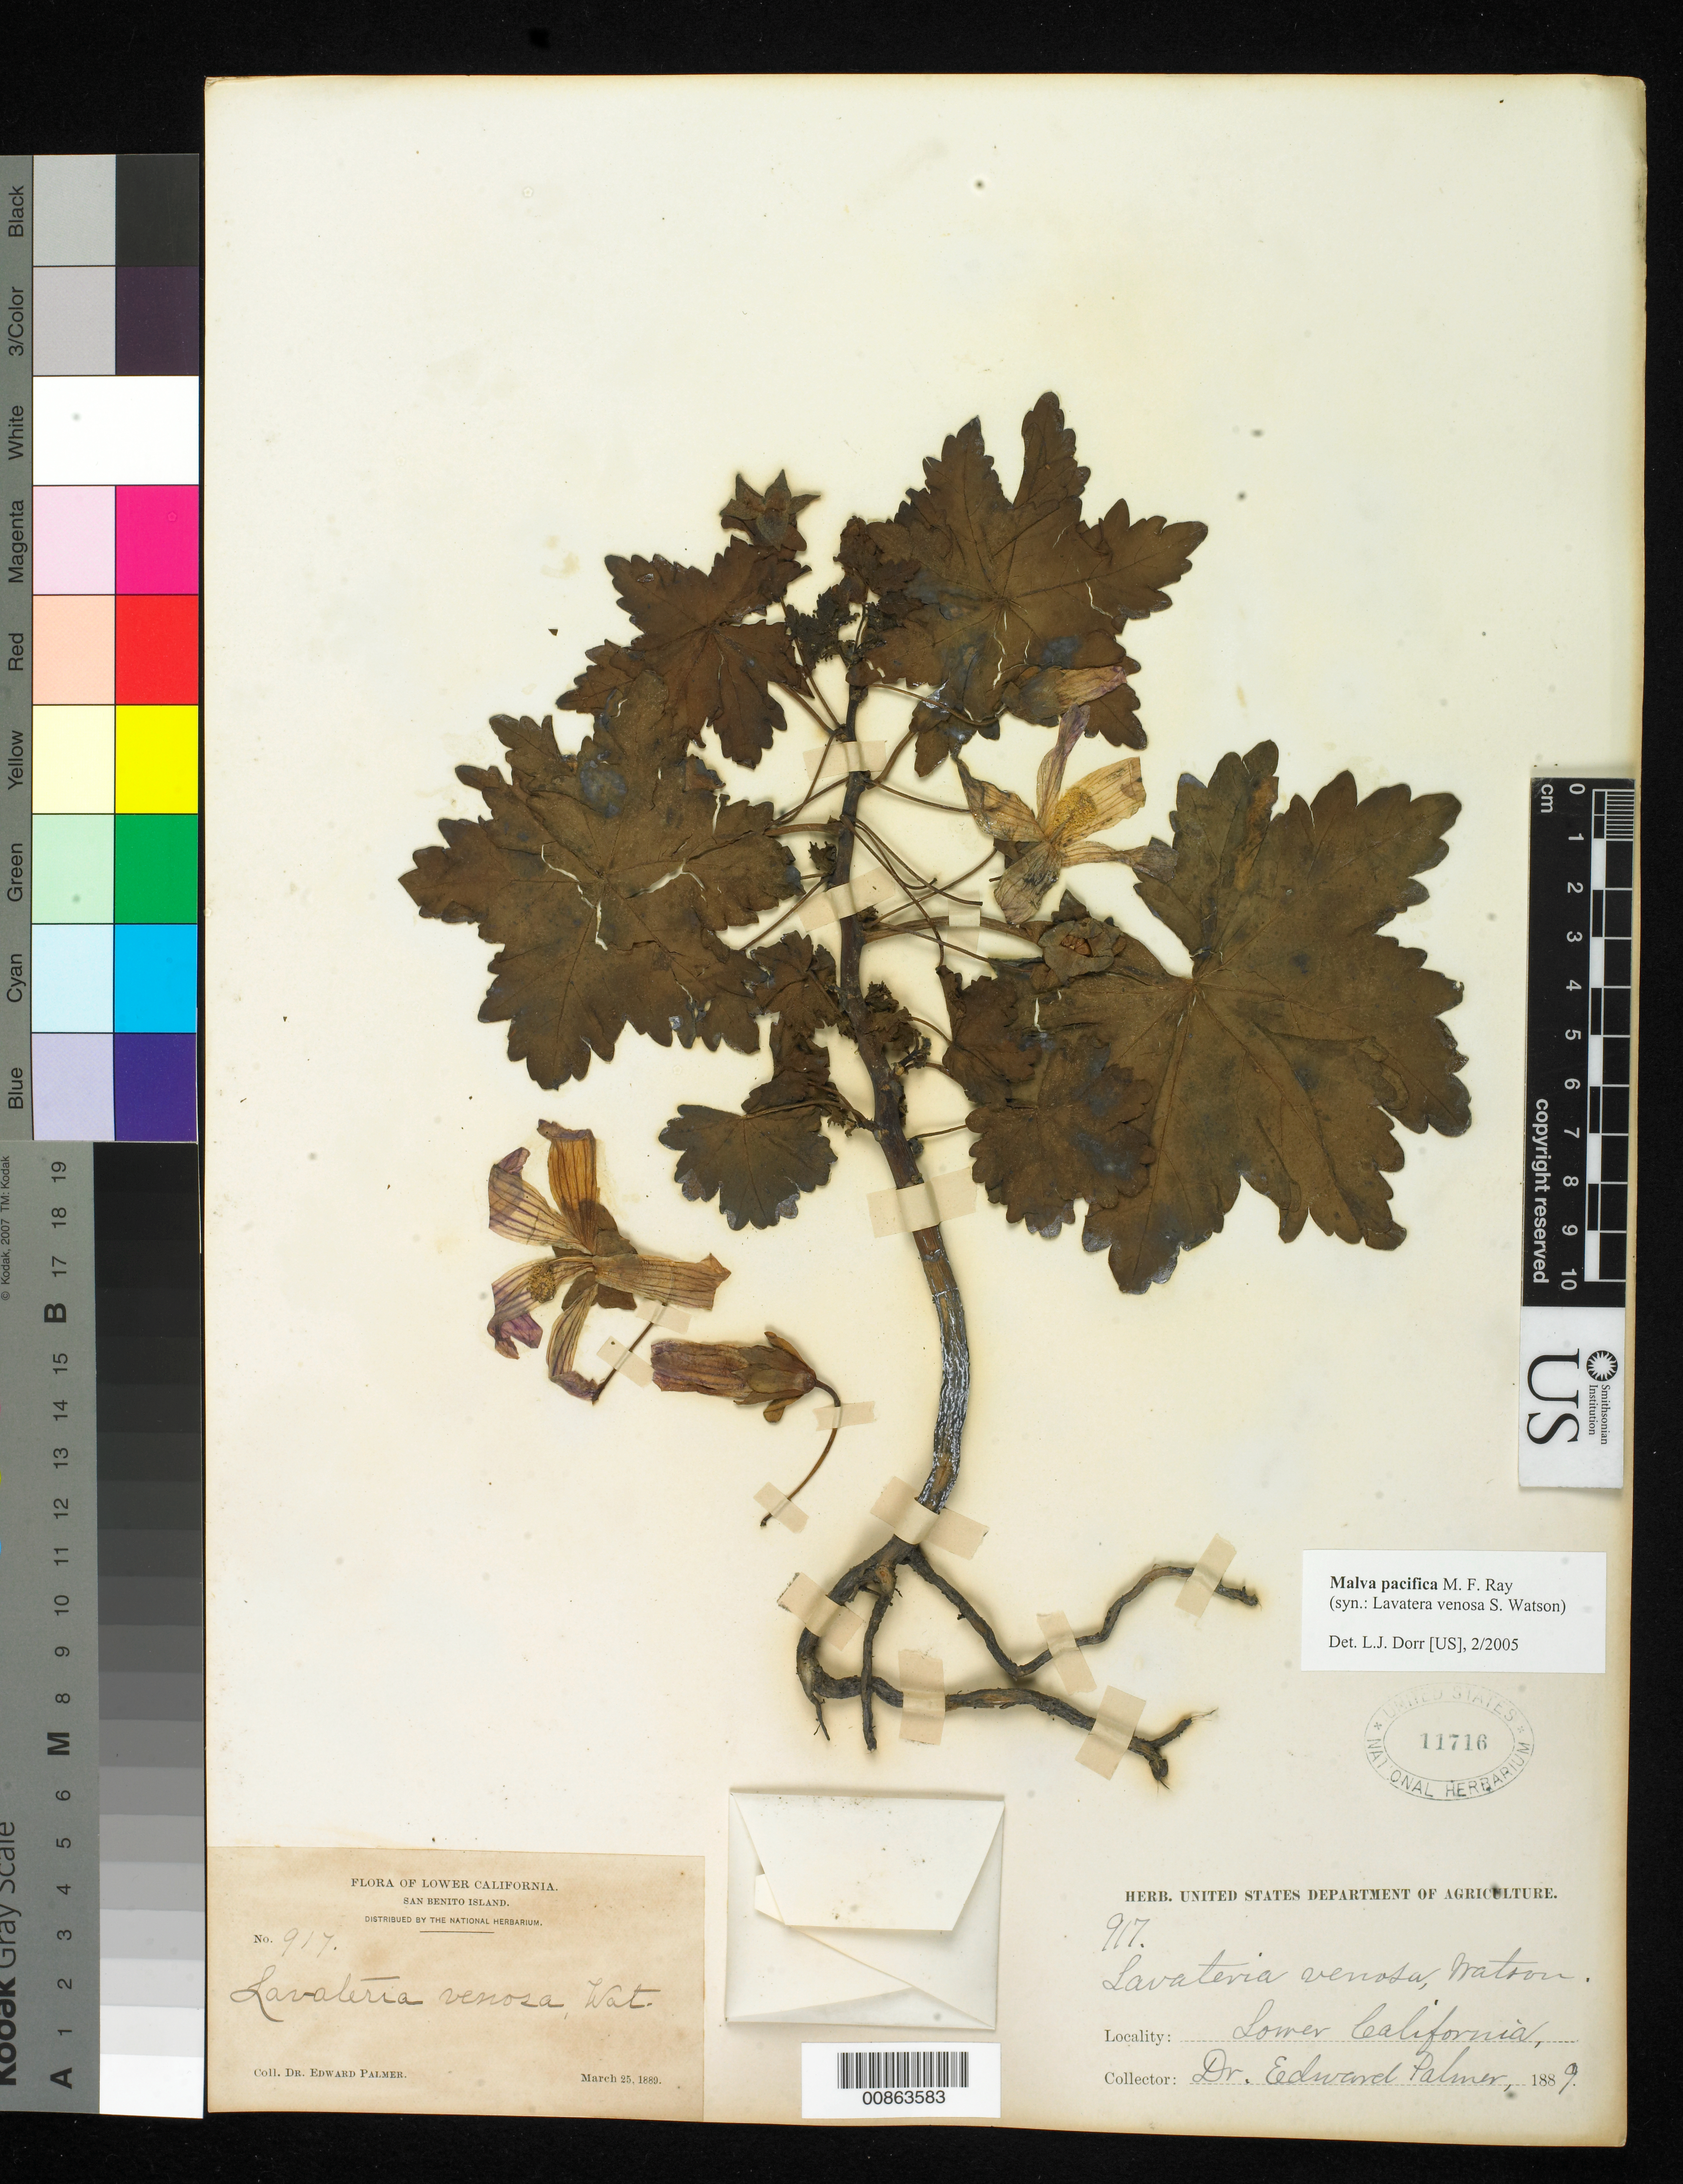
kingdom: Plantae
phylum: Tracheophyta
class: Magnoliopsida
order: Malvales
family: Malvaceae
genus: Malva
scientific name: Malva pacifica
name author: M.F. Ray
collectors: E. Palmer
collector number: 917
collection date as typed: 25 Mar 1889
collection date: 1889-03-25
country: Mexico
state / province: Baja California Norte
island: San Benito I.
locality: San Benito Island, Baja California.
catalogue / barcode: US 11716